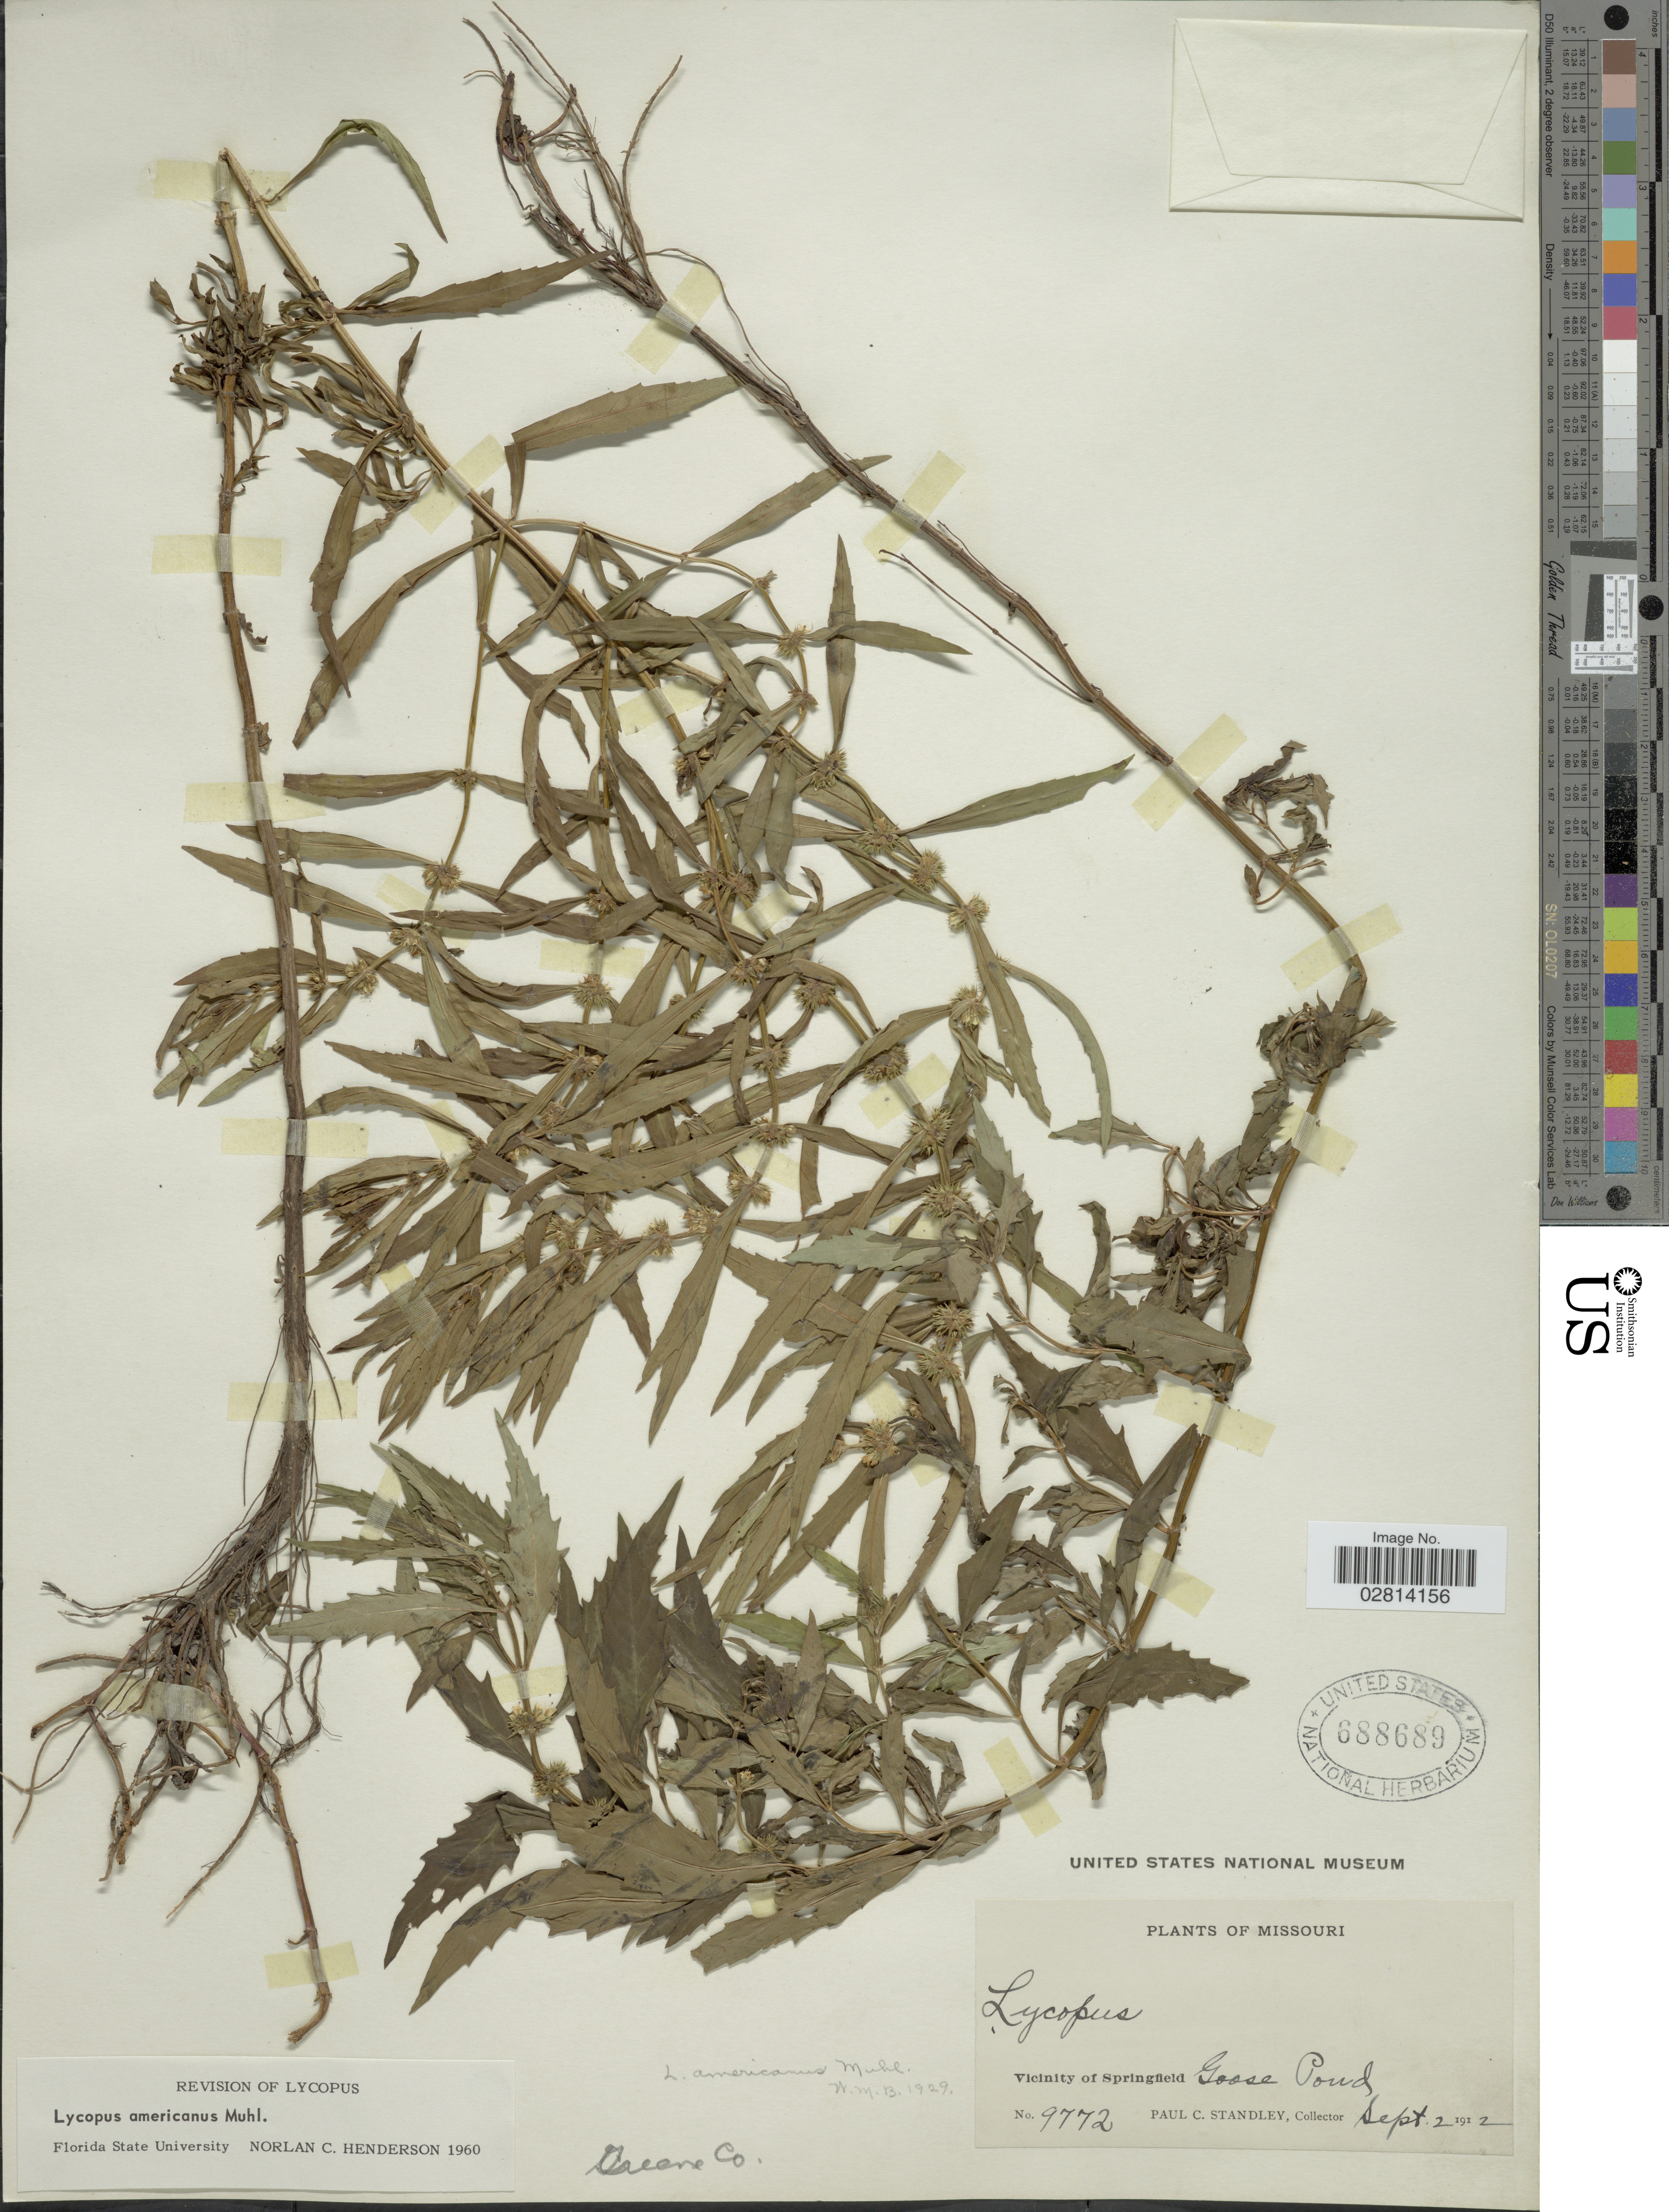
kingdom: Plantae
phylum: Tracheophyta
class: Magnoliopsida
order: Lamiales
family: Lamiaceae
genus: Lycopus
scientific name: Lycopus americanus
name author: Muhl. ex W.P.C. Barton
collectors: P. C. Standley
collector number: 9772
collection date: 1912-09-02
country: United States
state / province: Missouri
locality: Greene Co., Vicinity of Springfield, Goose Pond.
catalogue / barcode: US 688689